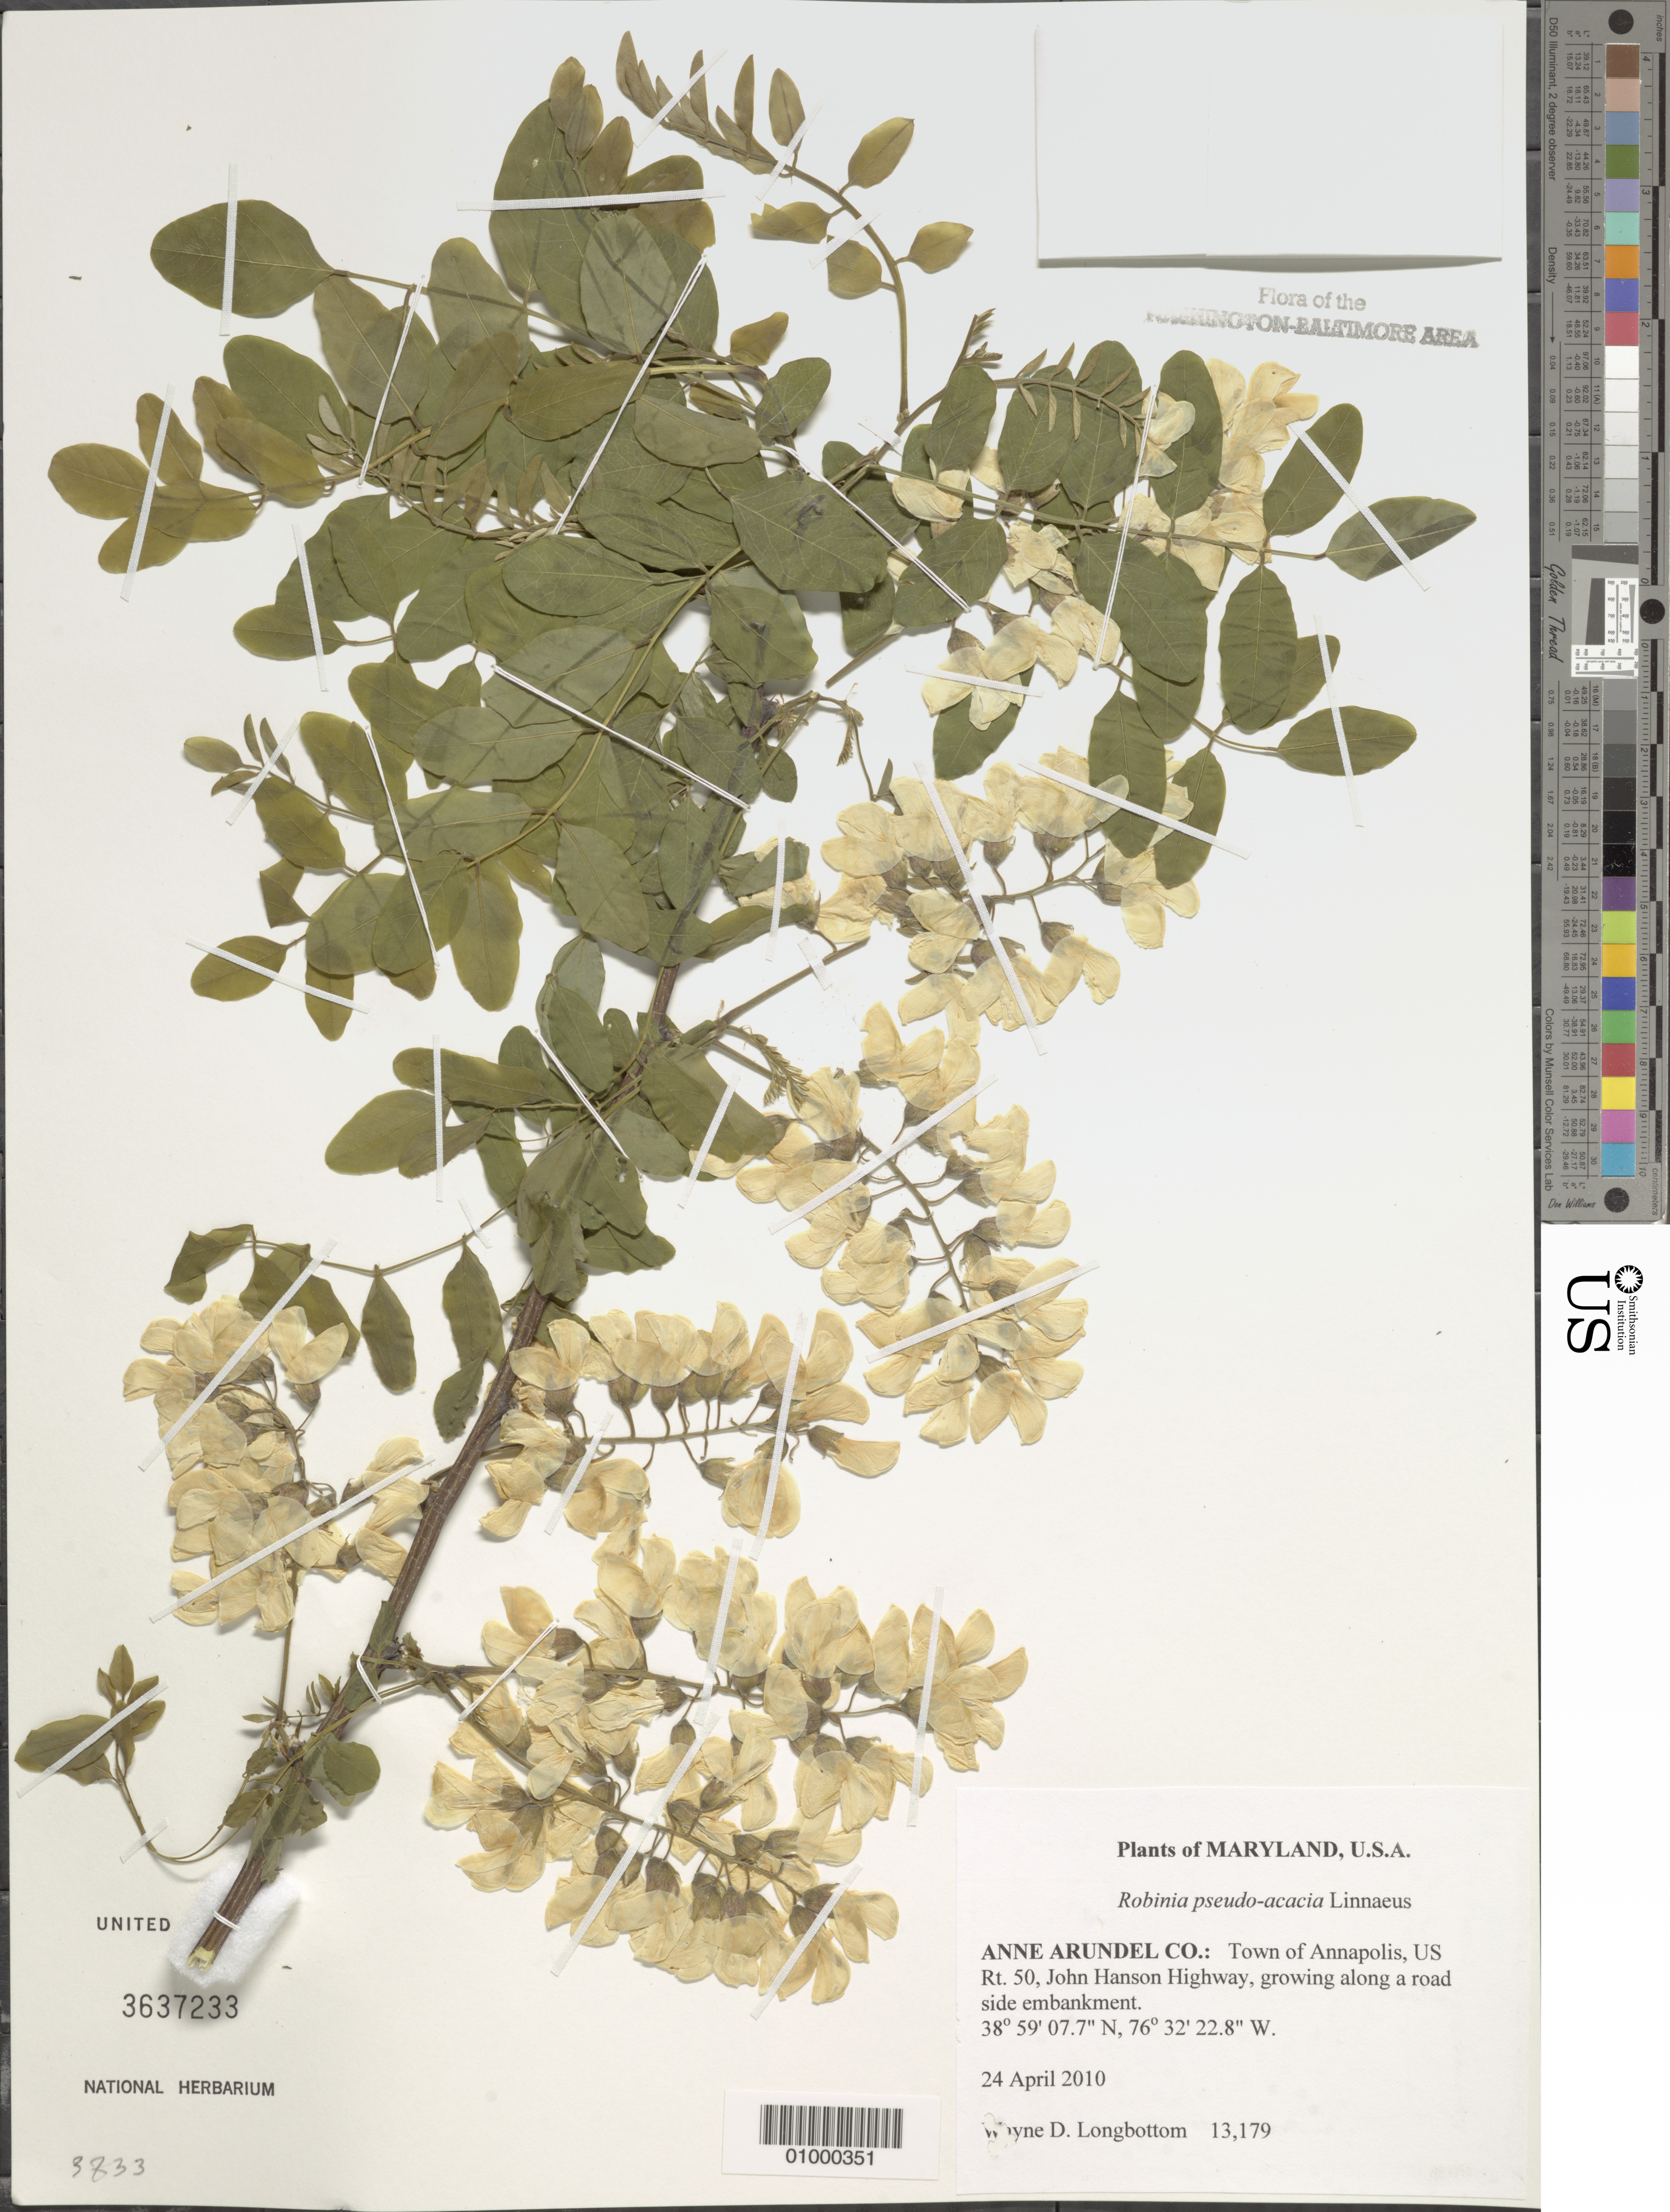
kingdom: Plantae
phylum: Tracheophyta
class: Magnoliopsida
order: Fabales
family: Fabaceae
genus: Robinia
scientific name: Robinia pseudoacacia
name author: L.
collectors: W. D. Longbottom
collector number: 13179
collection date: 2010-04-24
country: United States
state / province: Maryland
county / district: Anne Arundel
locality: Town of Annapolis, US Rt. 50, John Hanson Highway, growing along a road side embankment.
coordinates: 38 59 07.7 N, 76 32 22.8 W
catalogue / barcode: US 3637233